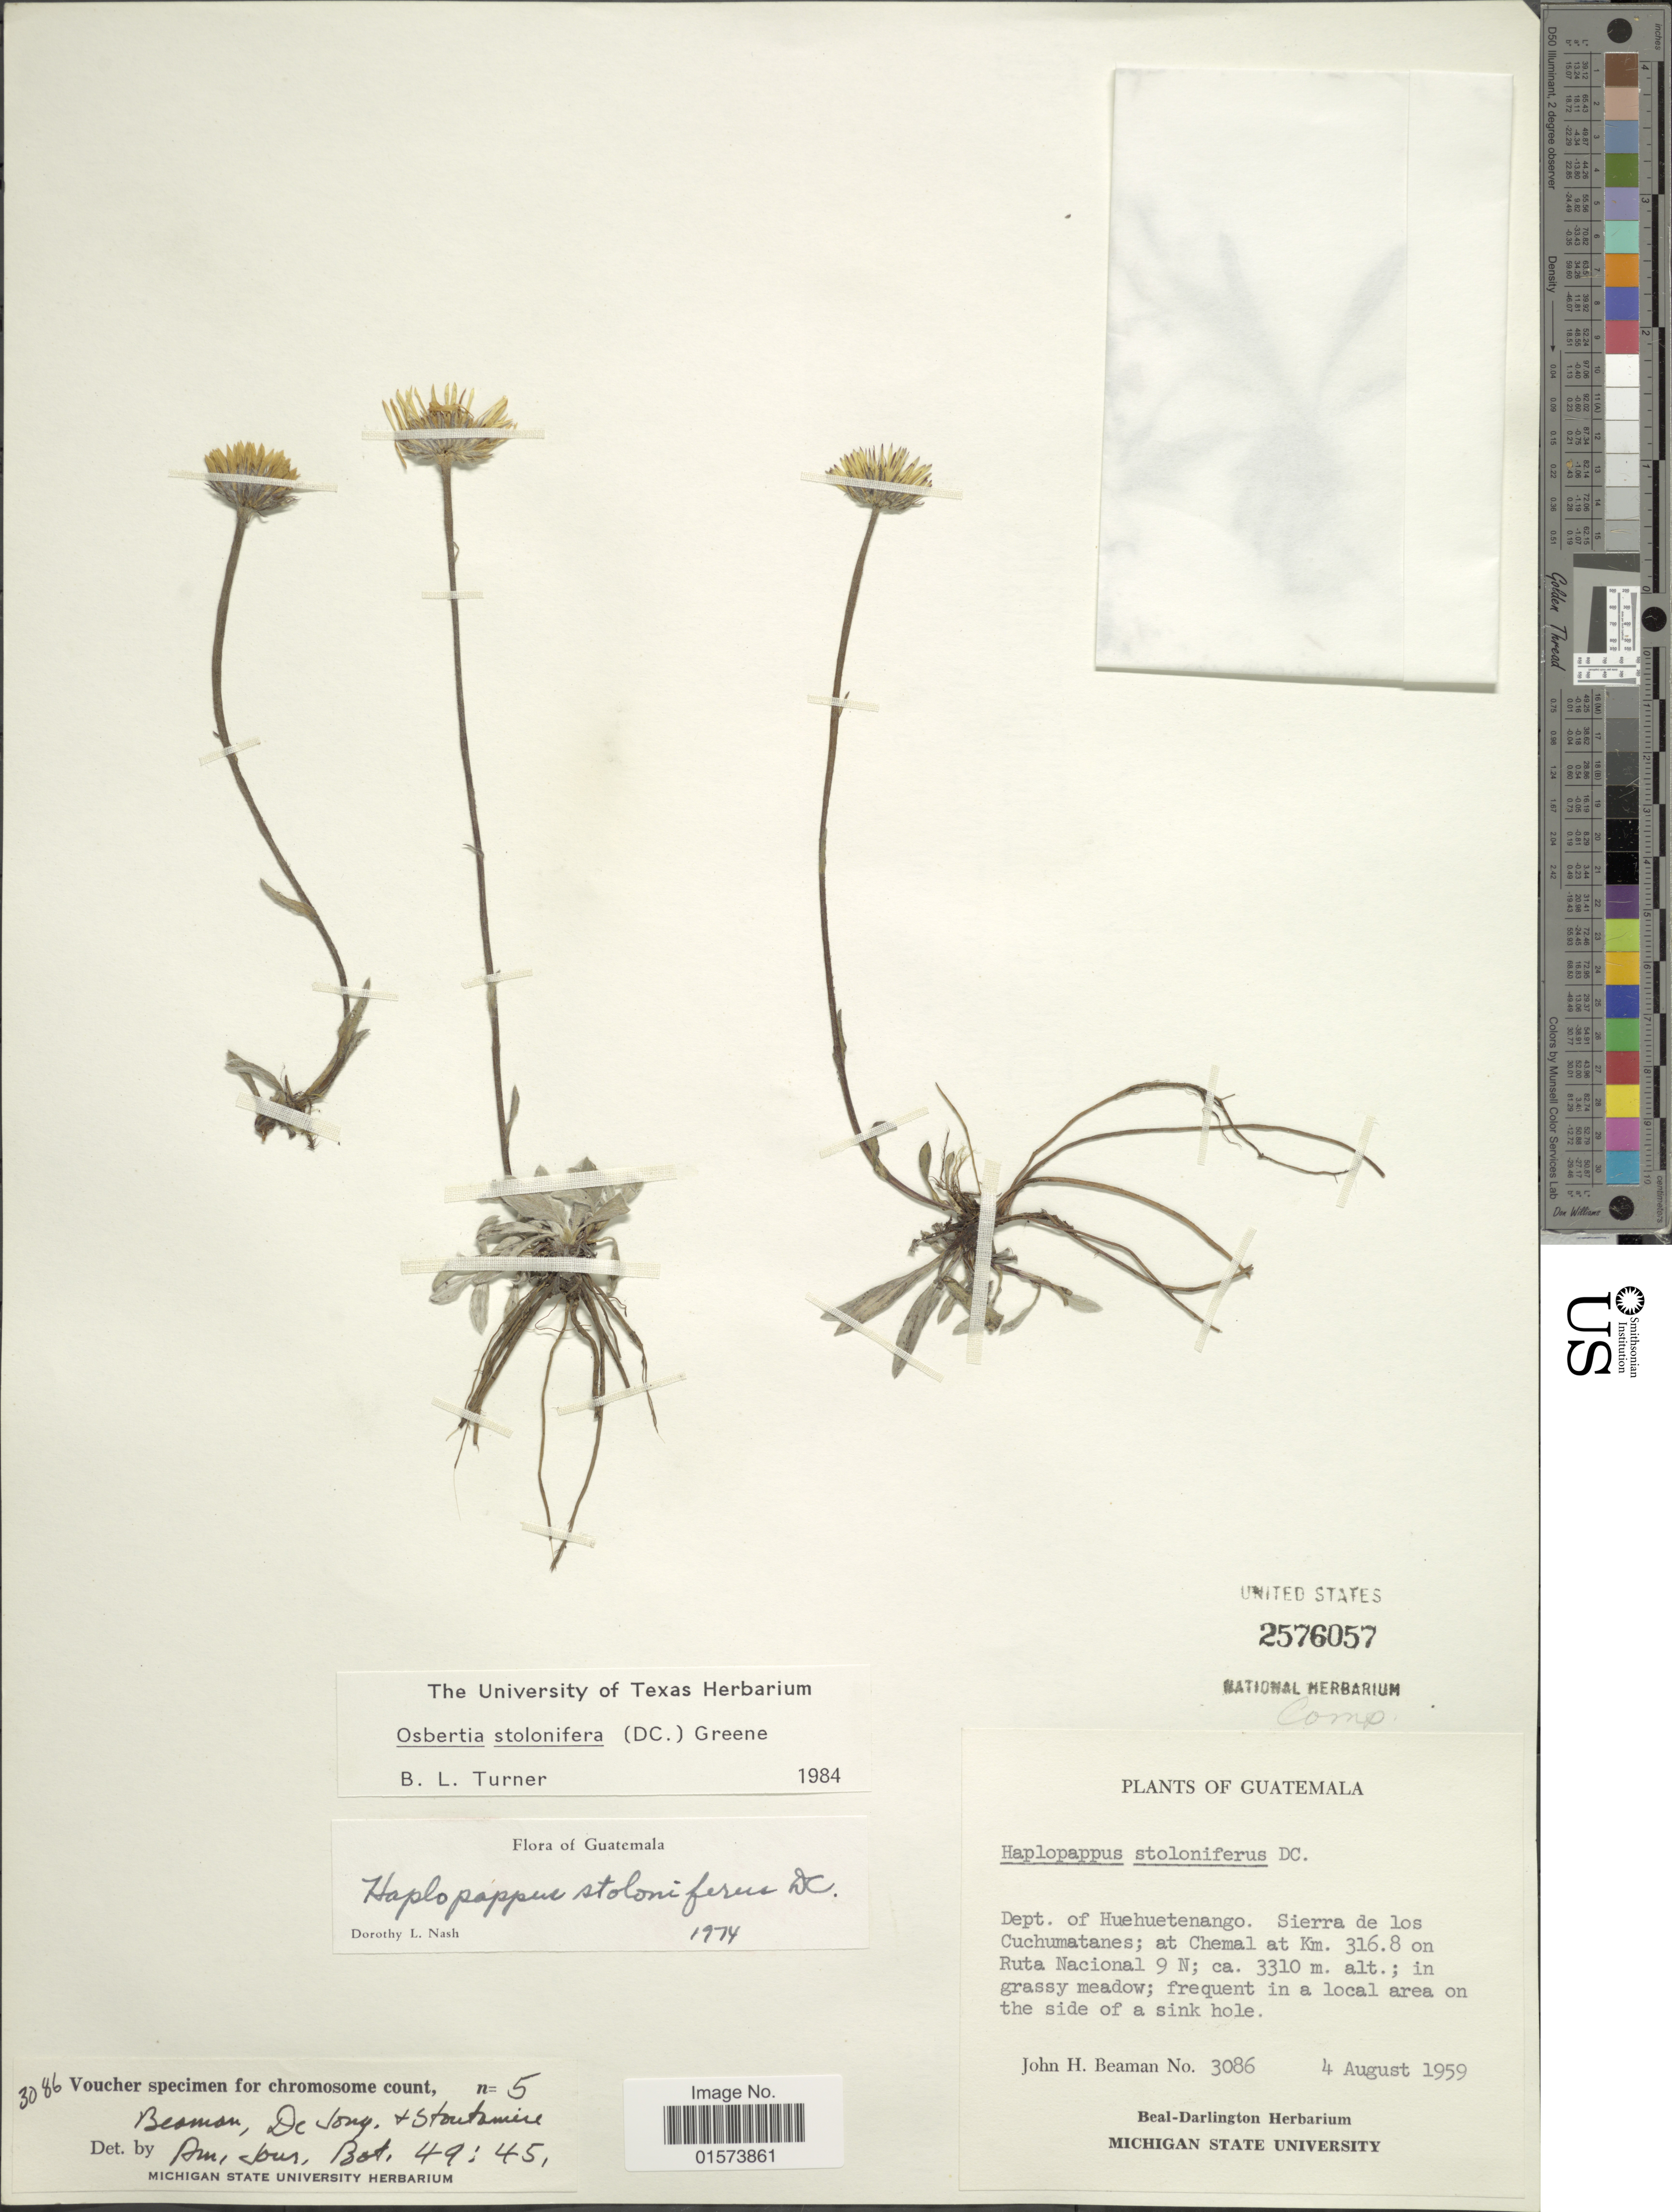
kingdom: Plantae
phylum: Tracheophyta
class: Magnoliopsida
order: Asterales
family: Asteraceae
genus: Osbertia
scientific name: Osbertia stolonifera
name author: (DC.) Greene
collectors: J. H. Beaman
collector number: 3086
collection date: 1959-08-04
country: Guatemala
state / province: Huehuetenango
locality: Sierra de los Cuchumatanes; at Chemal at km. 316.8 on Ruta Nacional 9 N; in grassy meadow; frequent in a local area on the side of a sink hole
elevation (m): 3310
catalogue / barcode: US 2576057